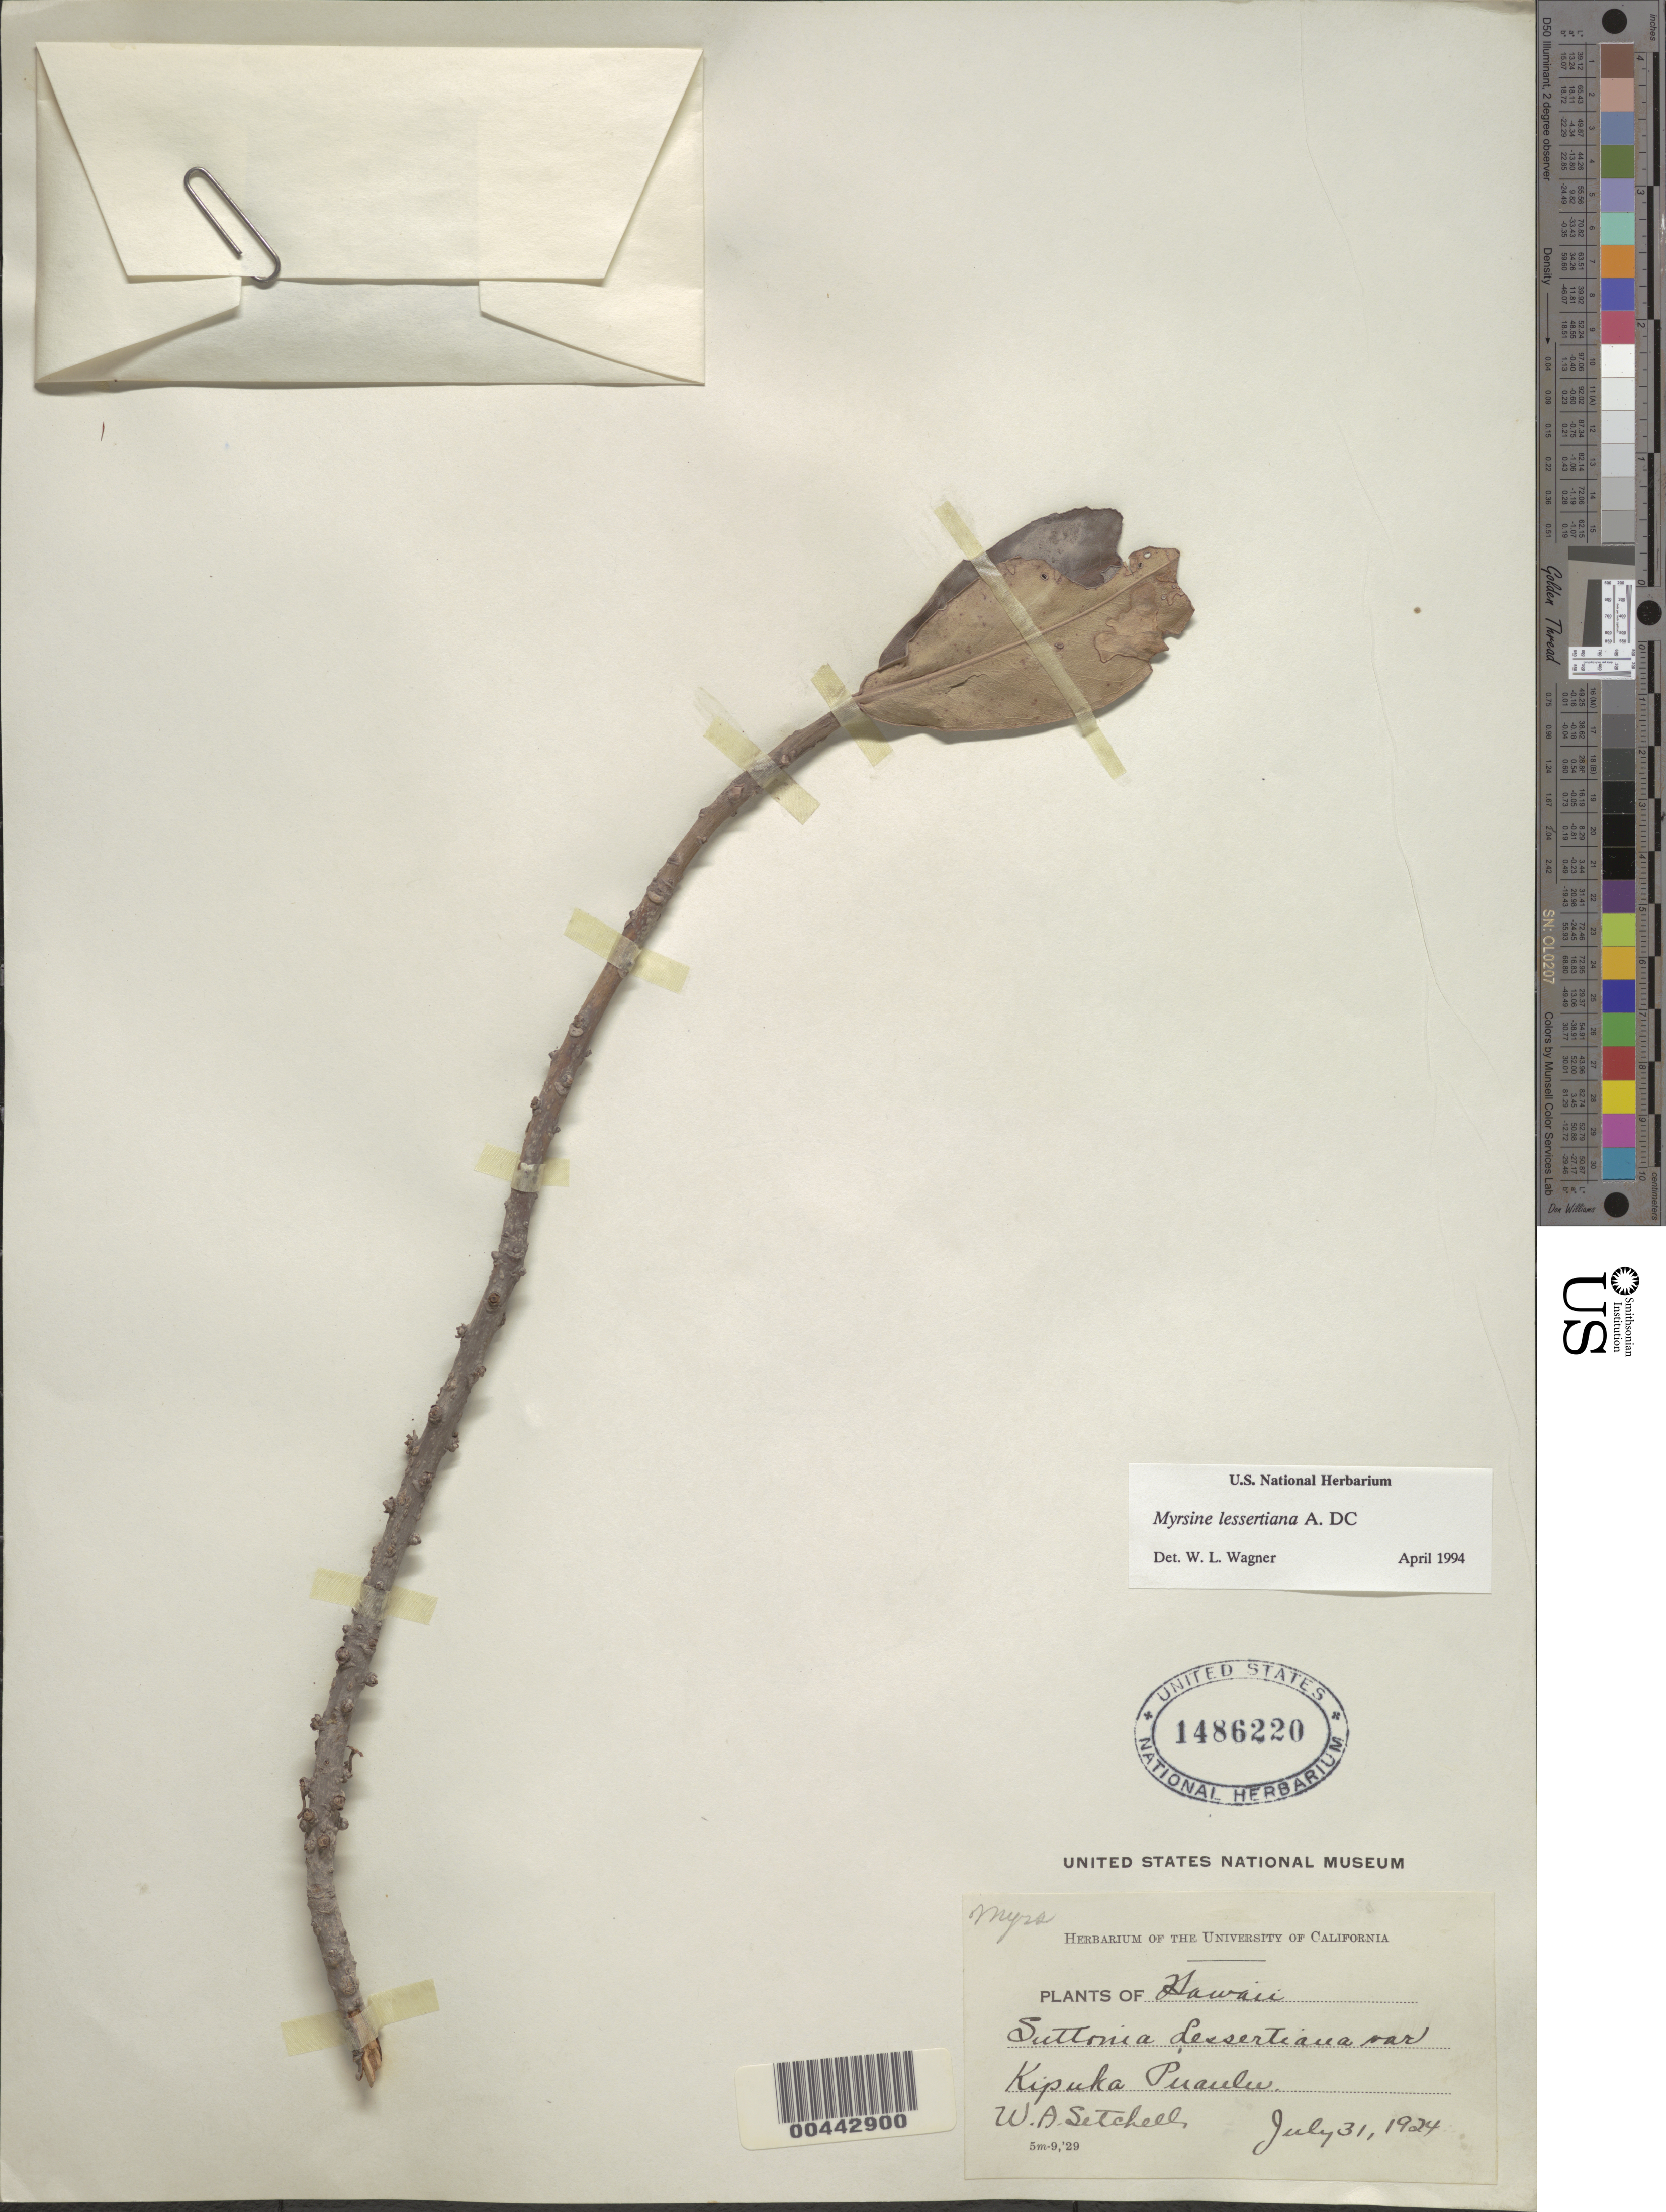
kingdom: Plantae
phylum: Tracheophyta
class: Magnoliopsida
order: Ericales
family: Primulaceae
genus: Myrsine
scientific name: Myrsine lessertiana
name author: A. DC.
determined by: Wagner, W. L., (BOT), Smithsonian Institution - National Museum of Natural History (UNITED STATES)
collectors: W. Setchell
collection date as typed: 31 Jul 1924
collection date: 1924-07-31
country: United States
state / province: Hawaii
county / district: Hawaii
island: Hawaii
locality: Kipuka Puaulu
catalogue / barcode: US 1486220